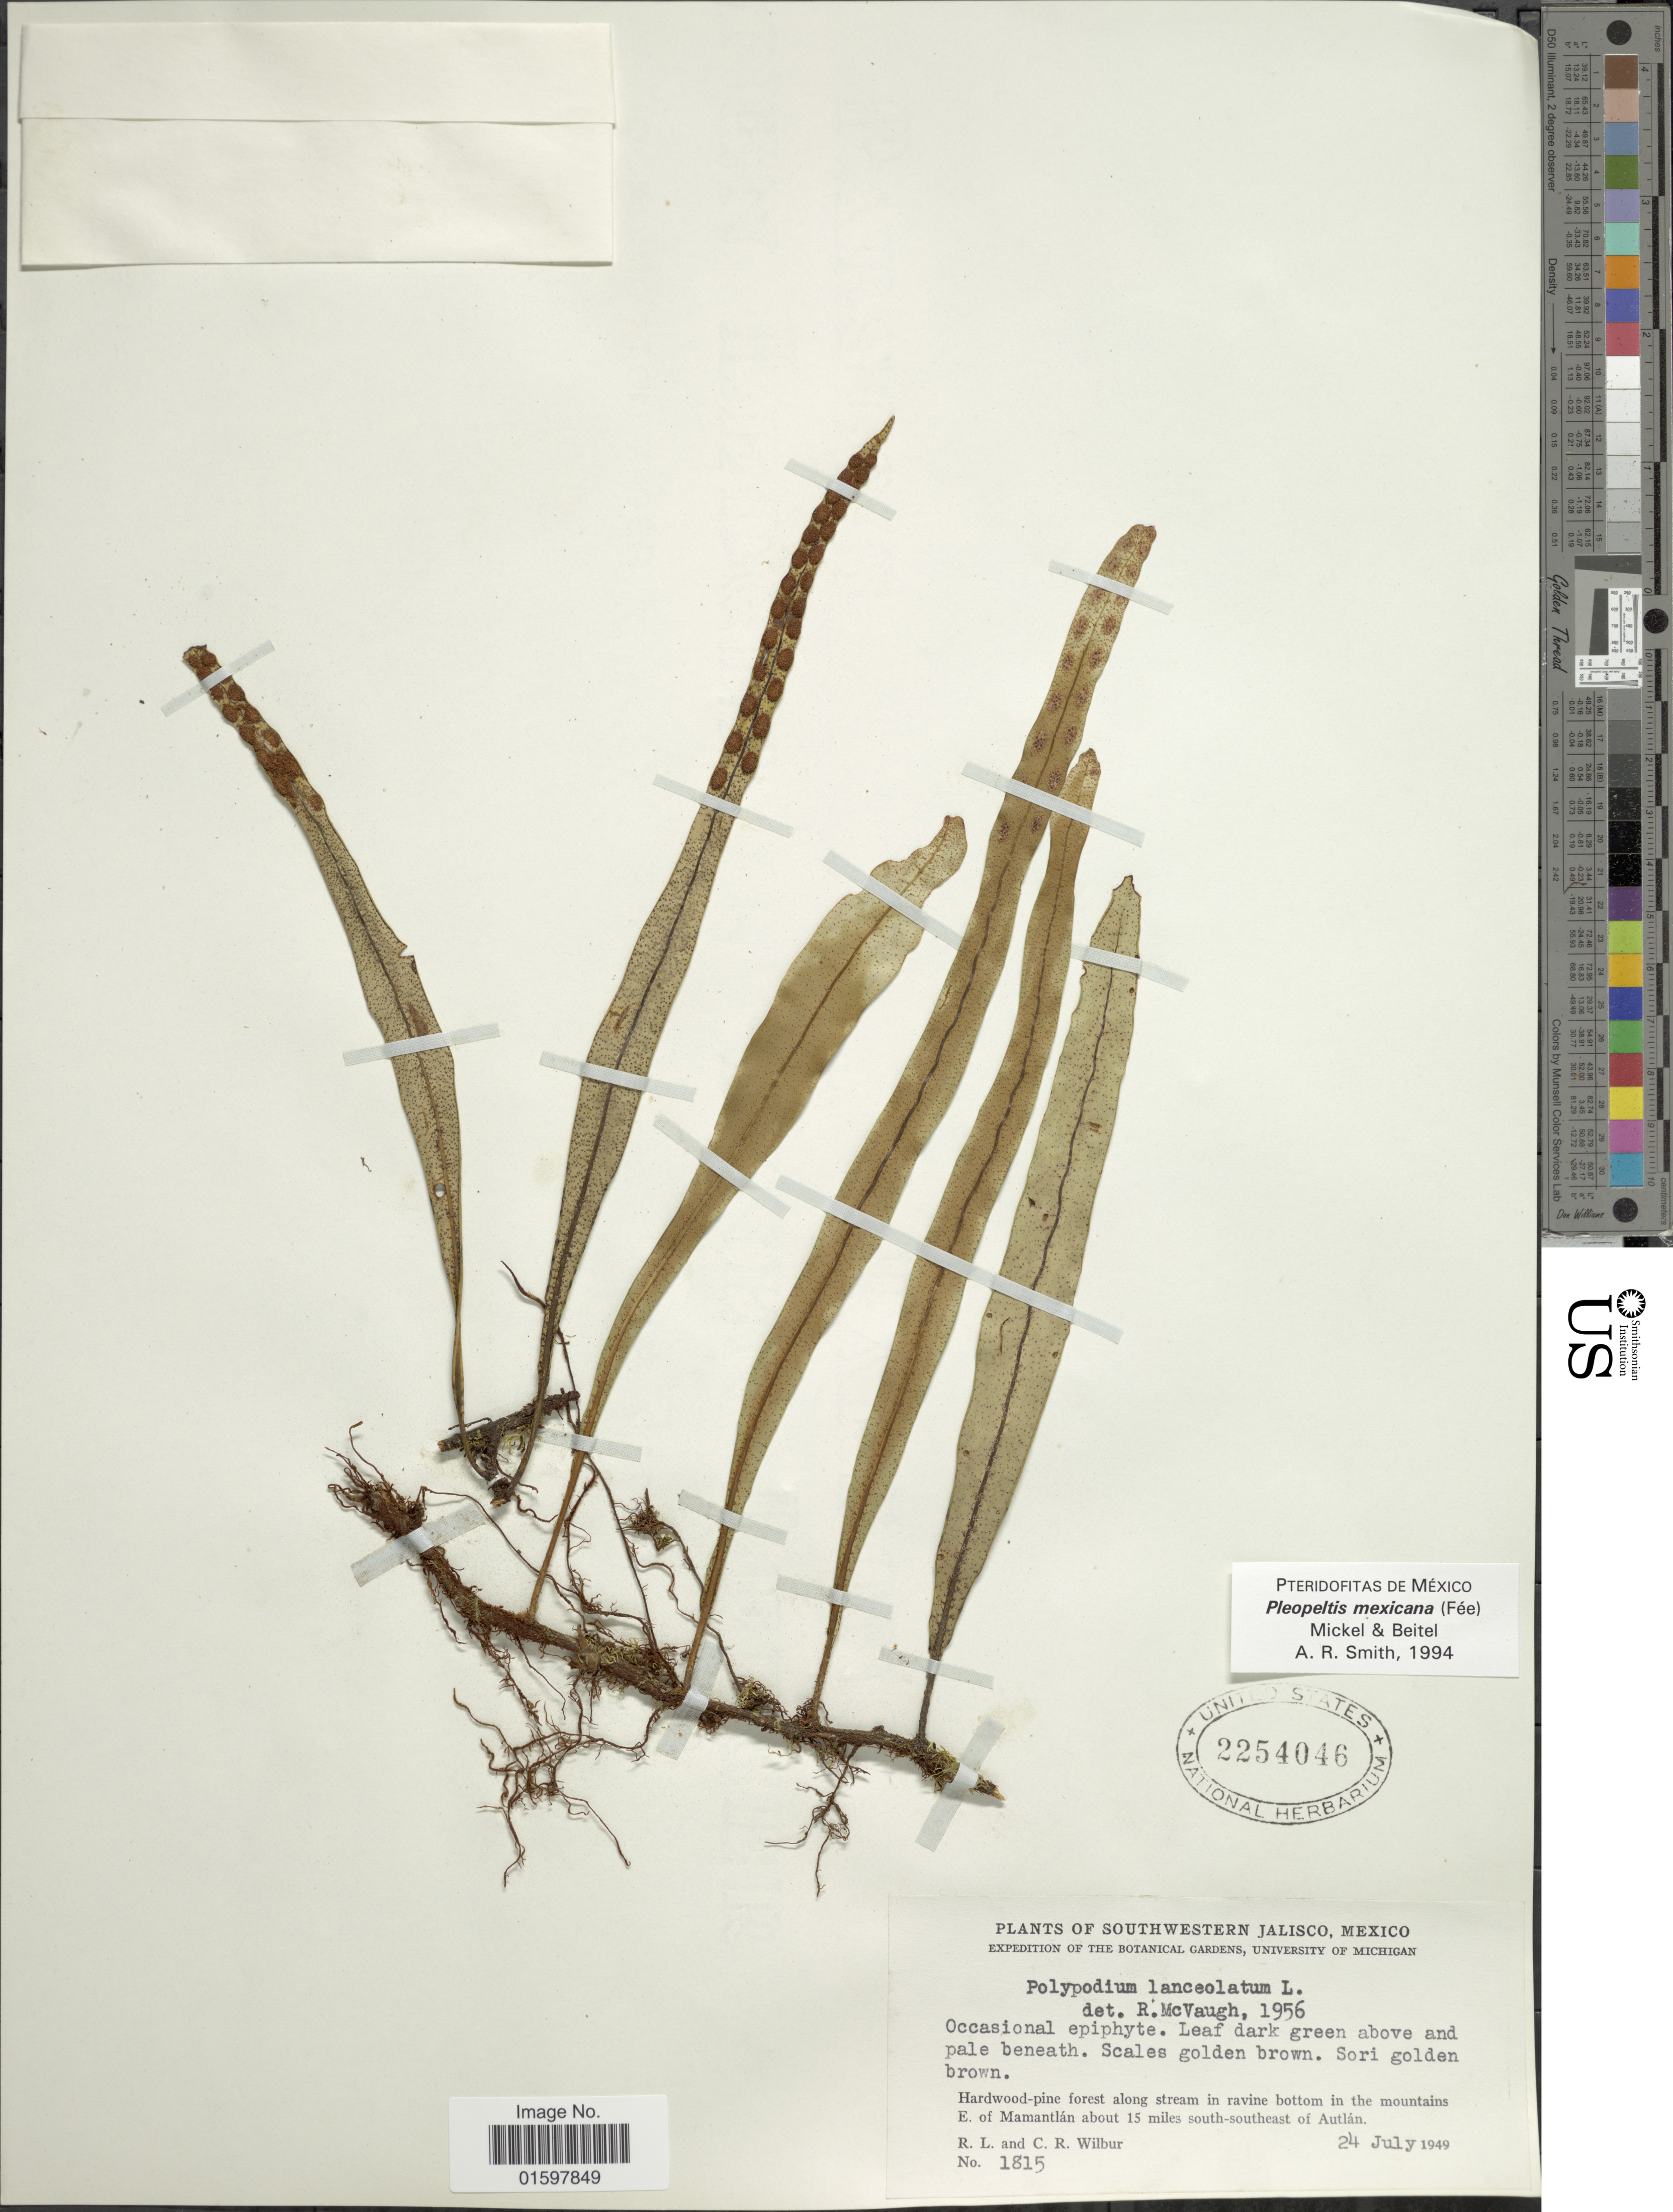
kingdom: Plantae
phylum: Tracheophyta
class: Polypodiopsida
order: Polypodiales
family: Polypodiaceae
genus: Pleopeltis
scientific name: Pleopeltis mexicana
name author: (Fée) Mickel & Beitel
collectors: R. L. Wilbur & C. Wilbur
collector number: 1815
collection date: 1949-07-24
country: Mexico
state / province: Jalisco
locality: Southwestern Jalisco, hardwood-pine forest along stream in ravine bottom in the mountains E. of Mamantlán about 15 miles south-southeast of Autlán.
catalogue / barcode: US 2254046